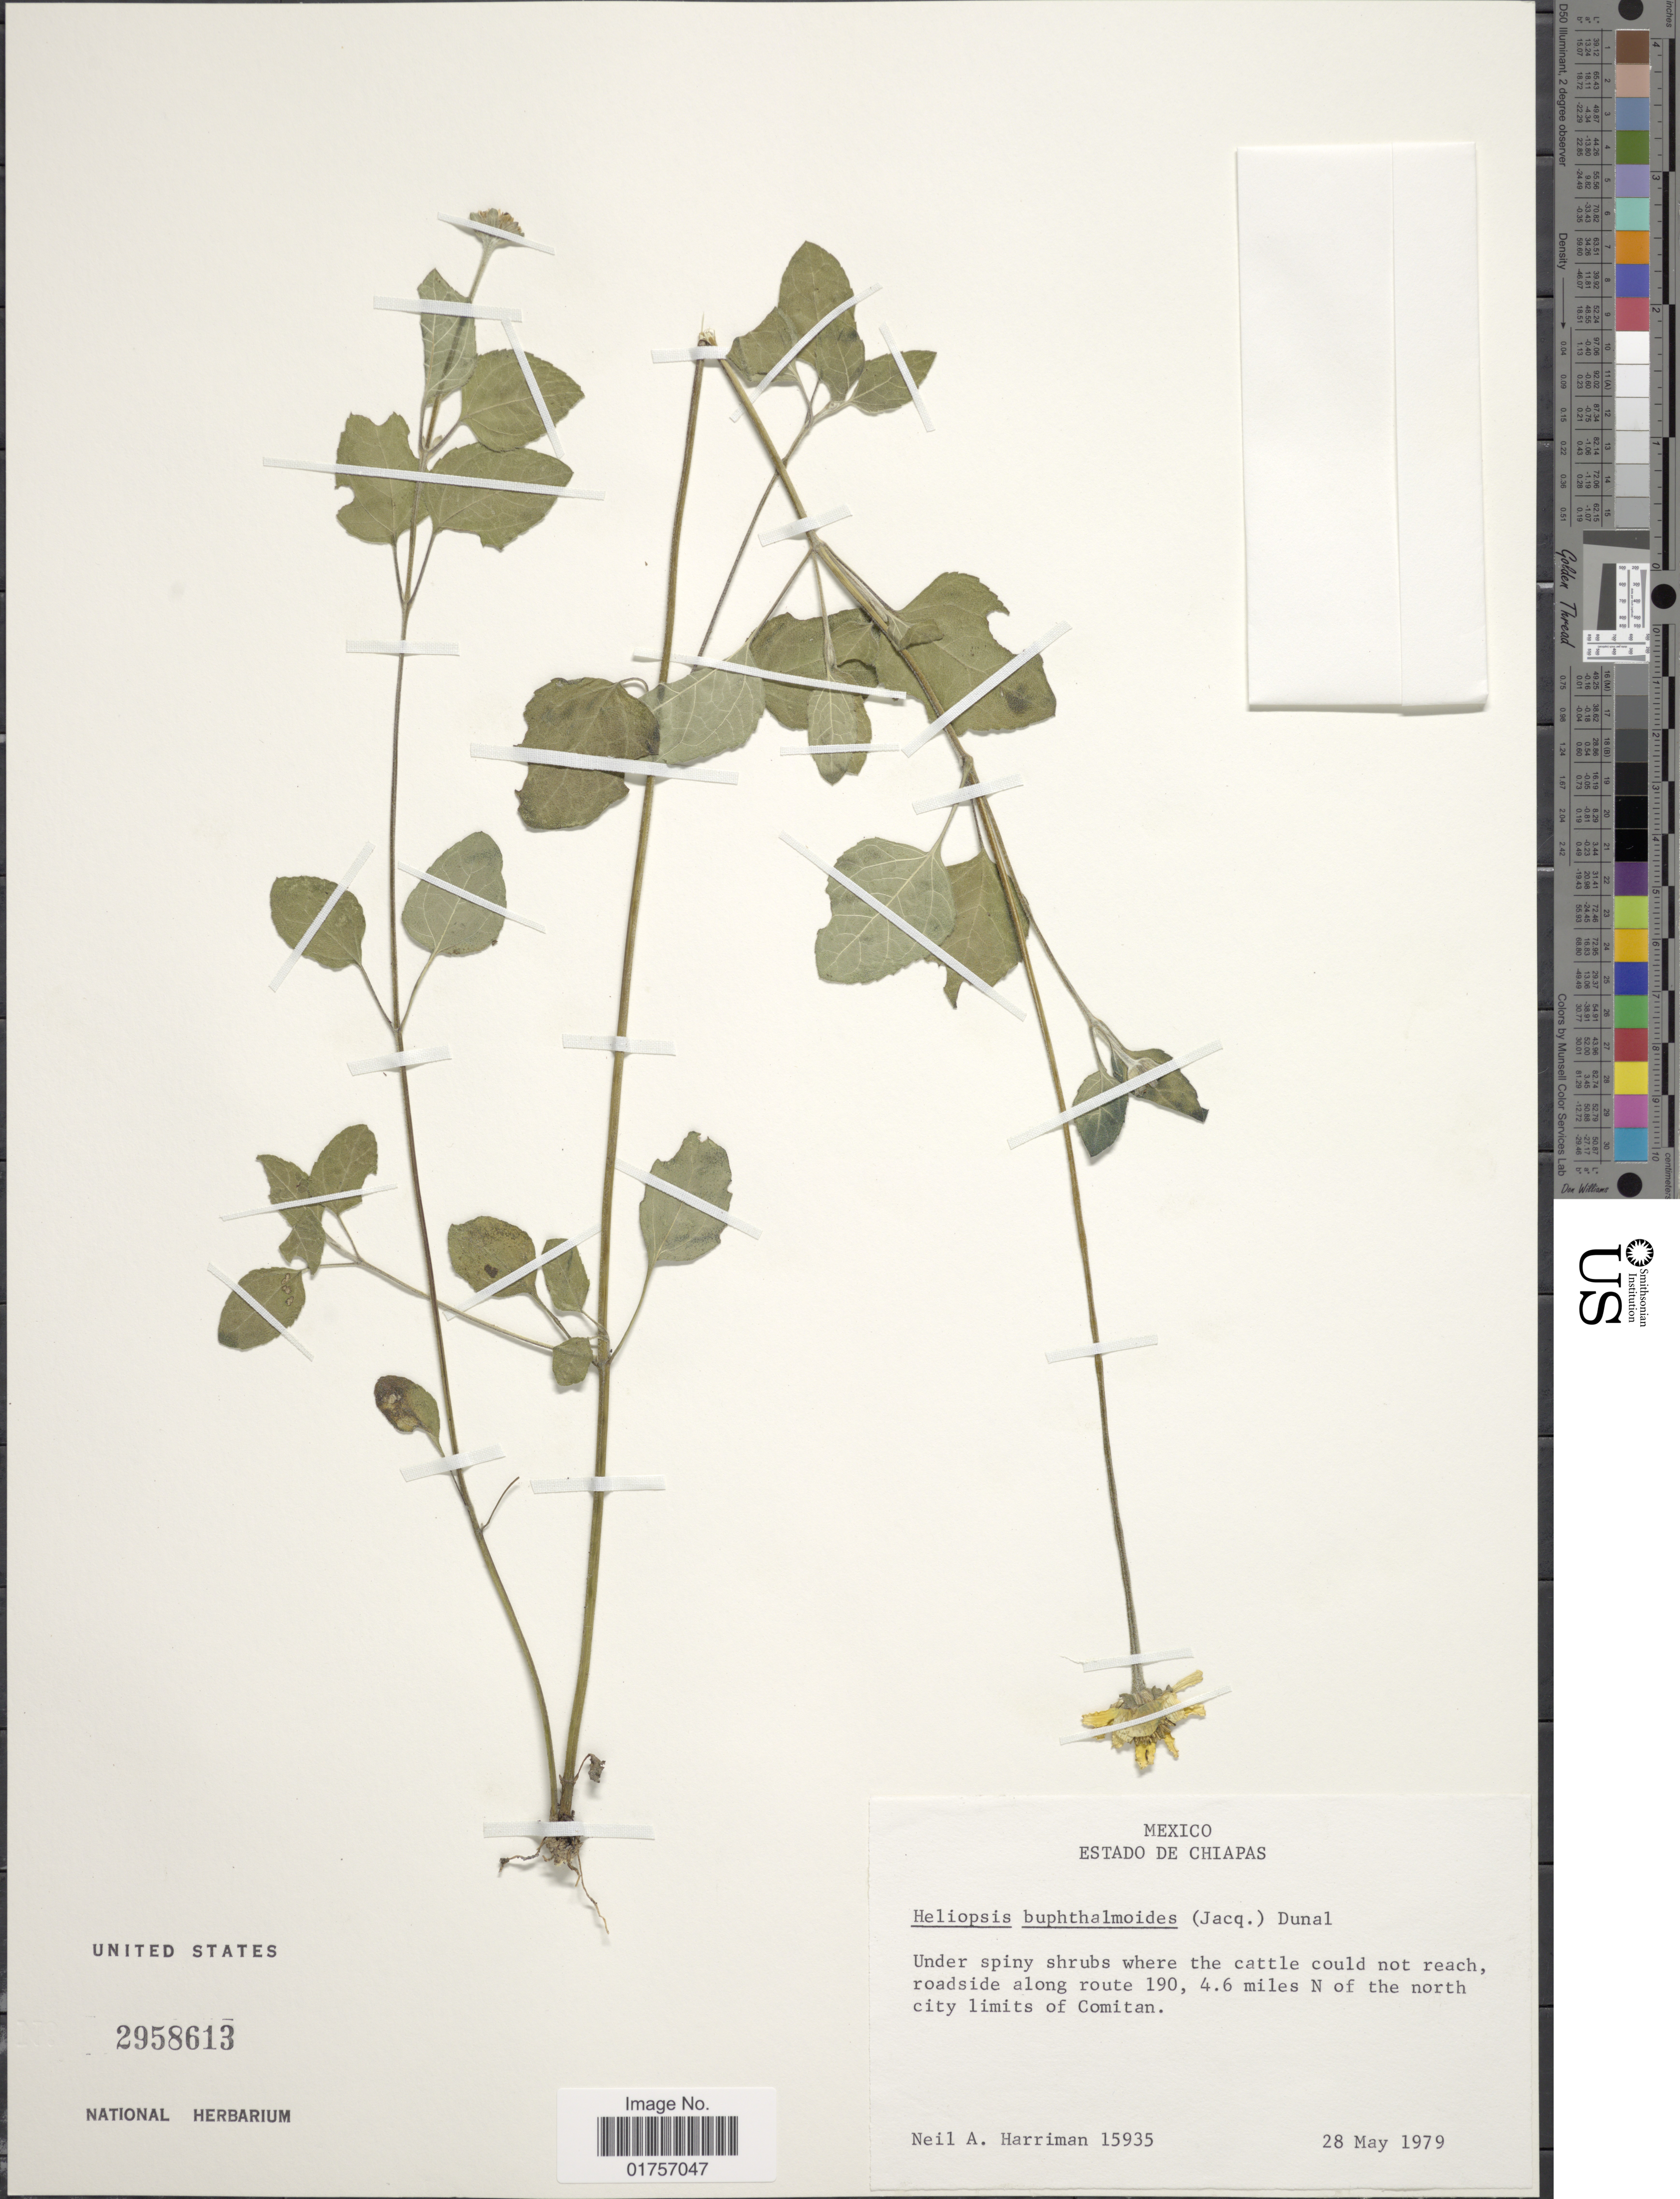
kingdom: Plantae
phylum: Tracheophyta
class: Magnoliopsida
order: Asterales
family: Asteraceae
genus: Heliopsis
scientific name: Heliopsis buphthalmoides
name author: (Jacq.) Dunal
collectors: N. A. Harriman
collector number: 15935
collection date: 1979-05-28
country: Mexico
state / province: Chiapas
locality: Along route 190, 4.6 miles N of the north city limits of Comitan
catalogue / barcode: US 2958613